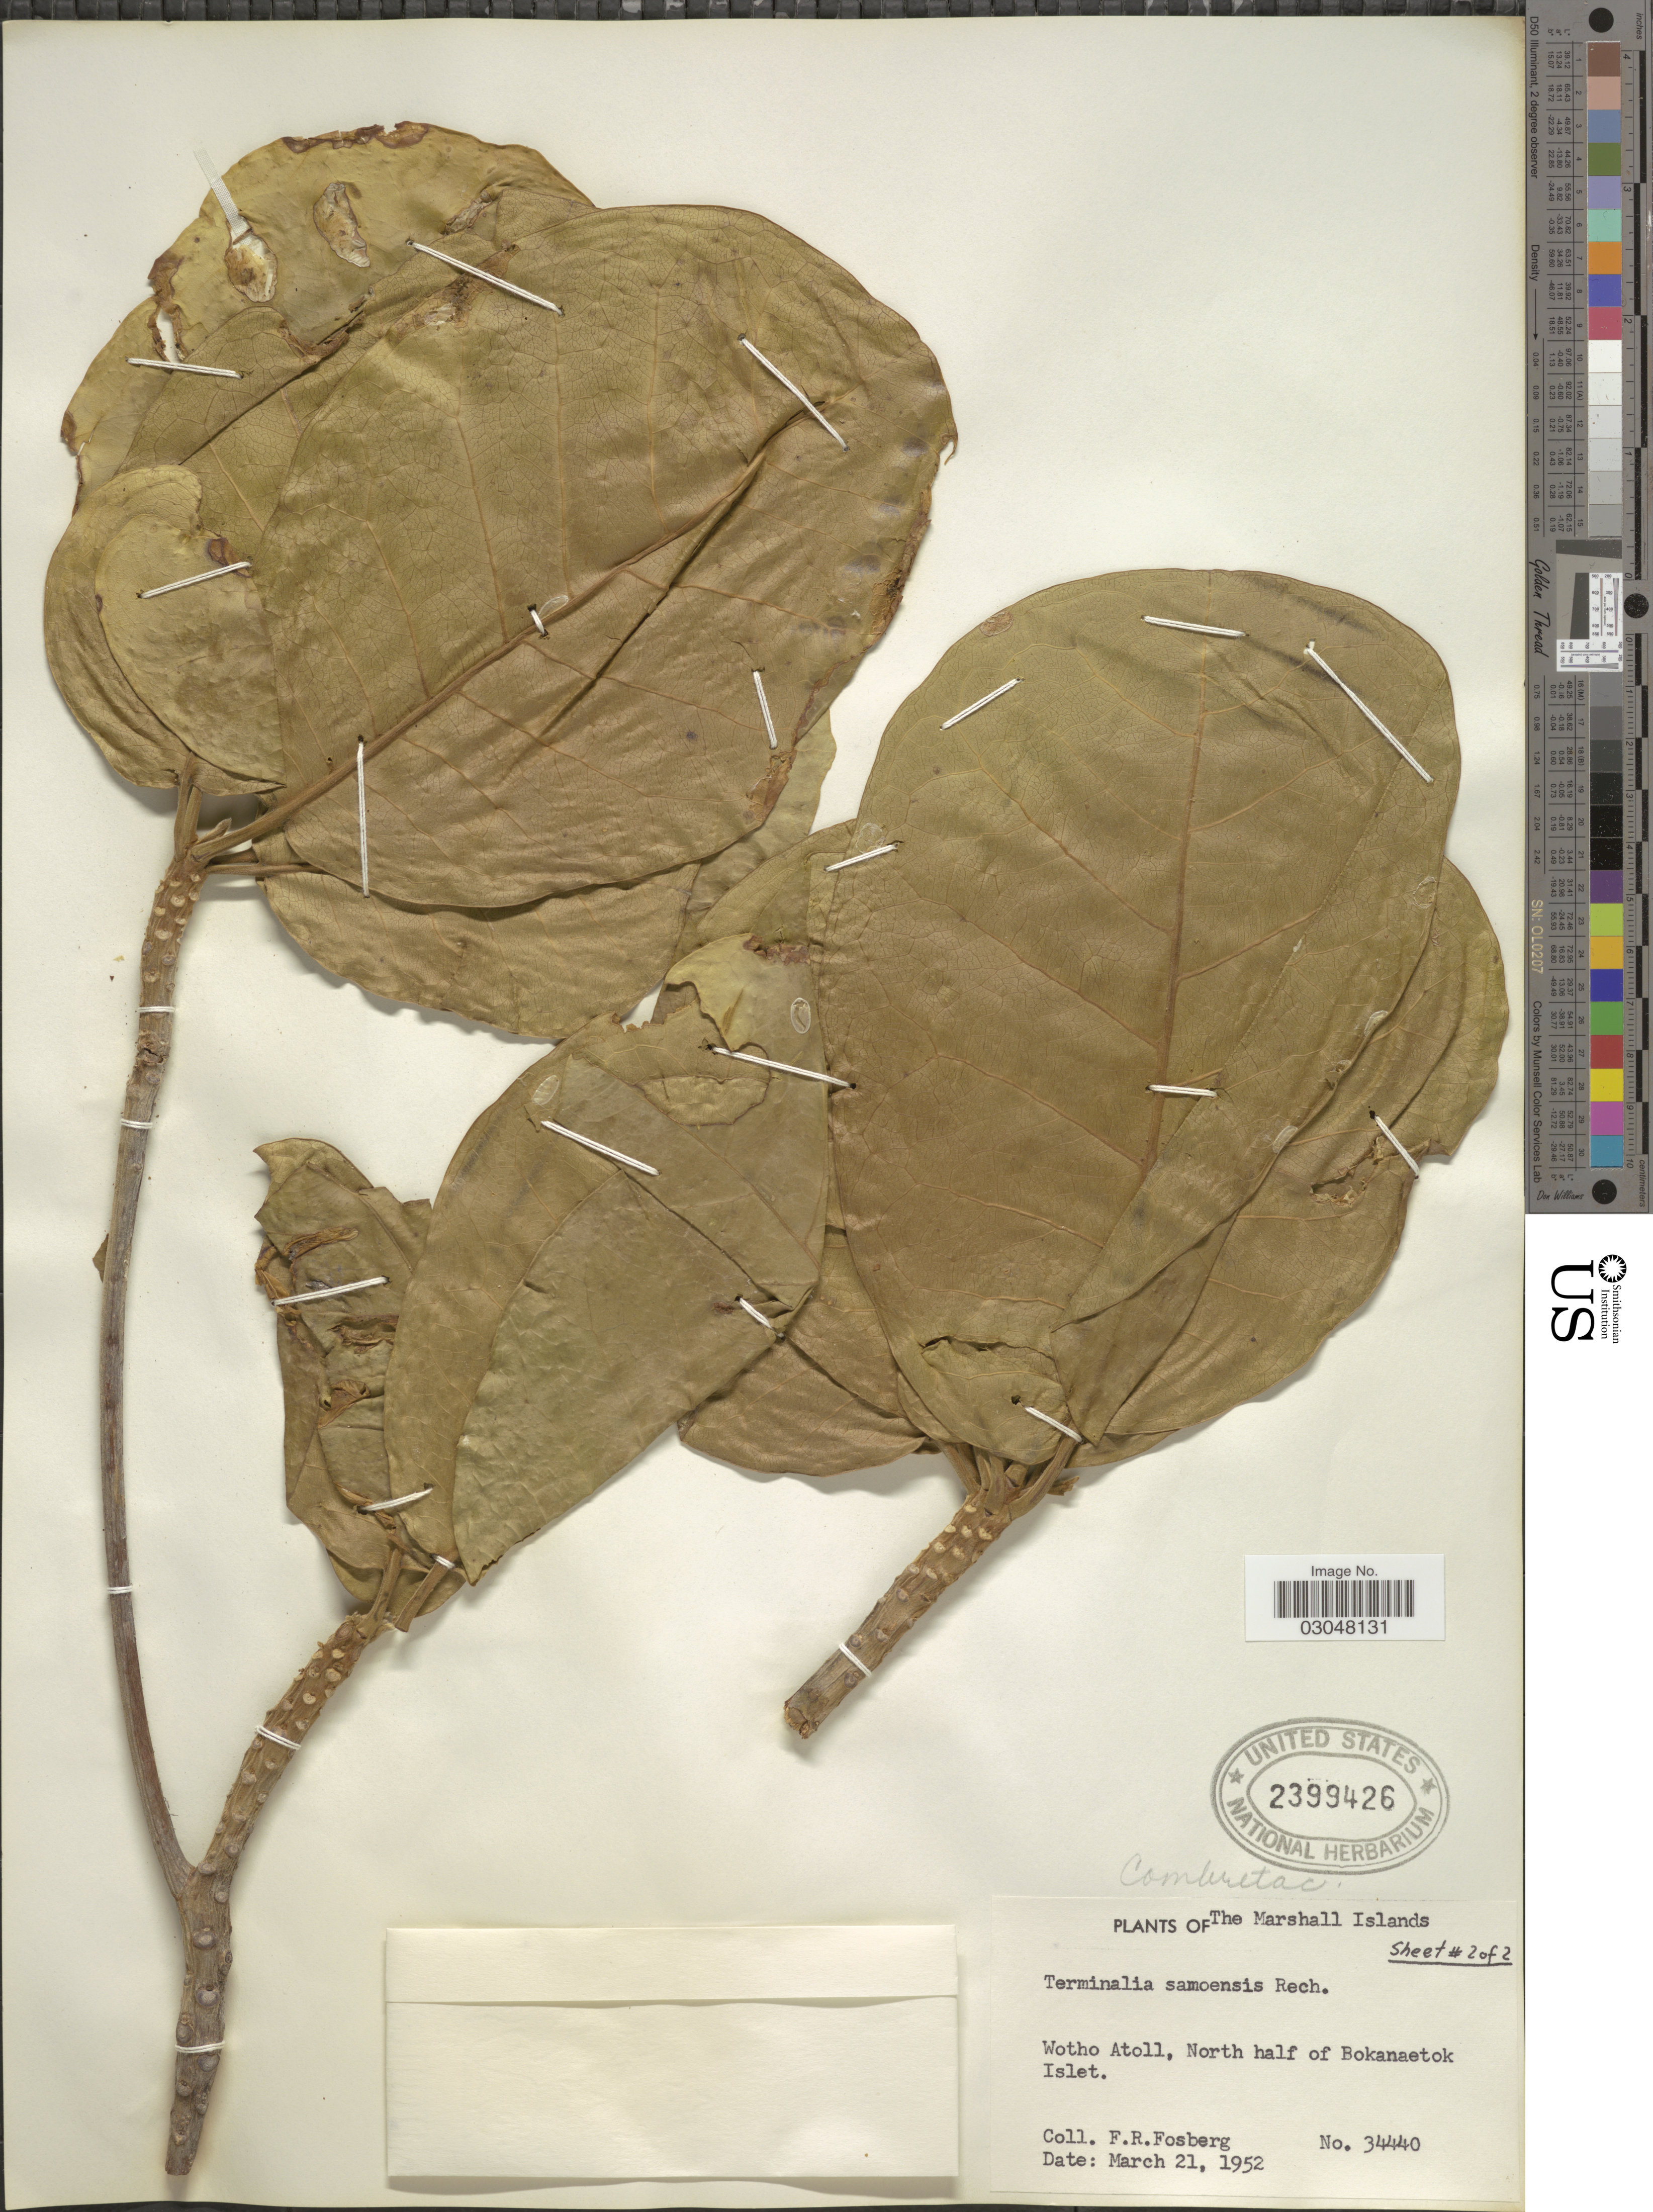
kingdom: Plantae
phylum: Tracheophyta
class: Magnoliopsida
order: Myrtales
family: Combretaceae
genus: Terminalia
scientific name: Terminalia samoensis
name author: Rech.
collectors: F. R. Fosberg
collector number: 34440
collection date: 1952-03-21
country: Marshall Islands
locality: Wotho Atoll, North half of Bokanaetok Islet.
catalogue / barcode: US 2399426